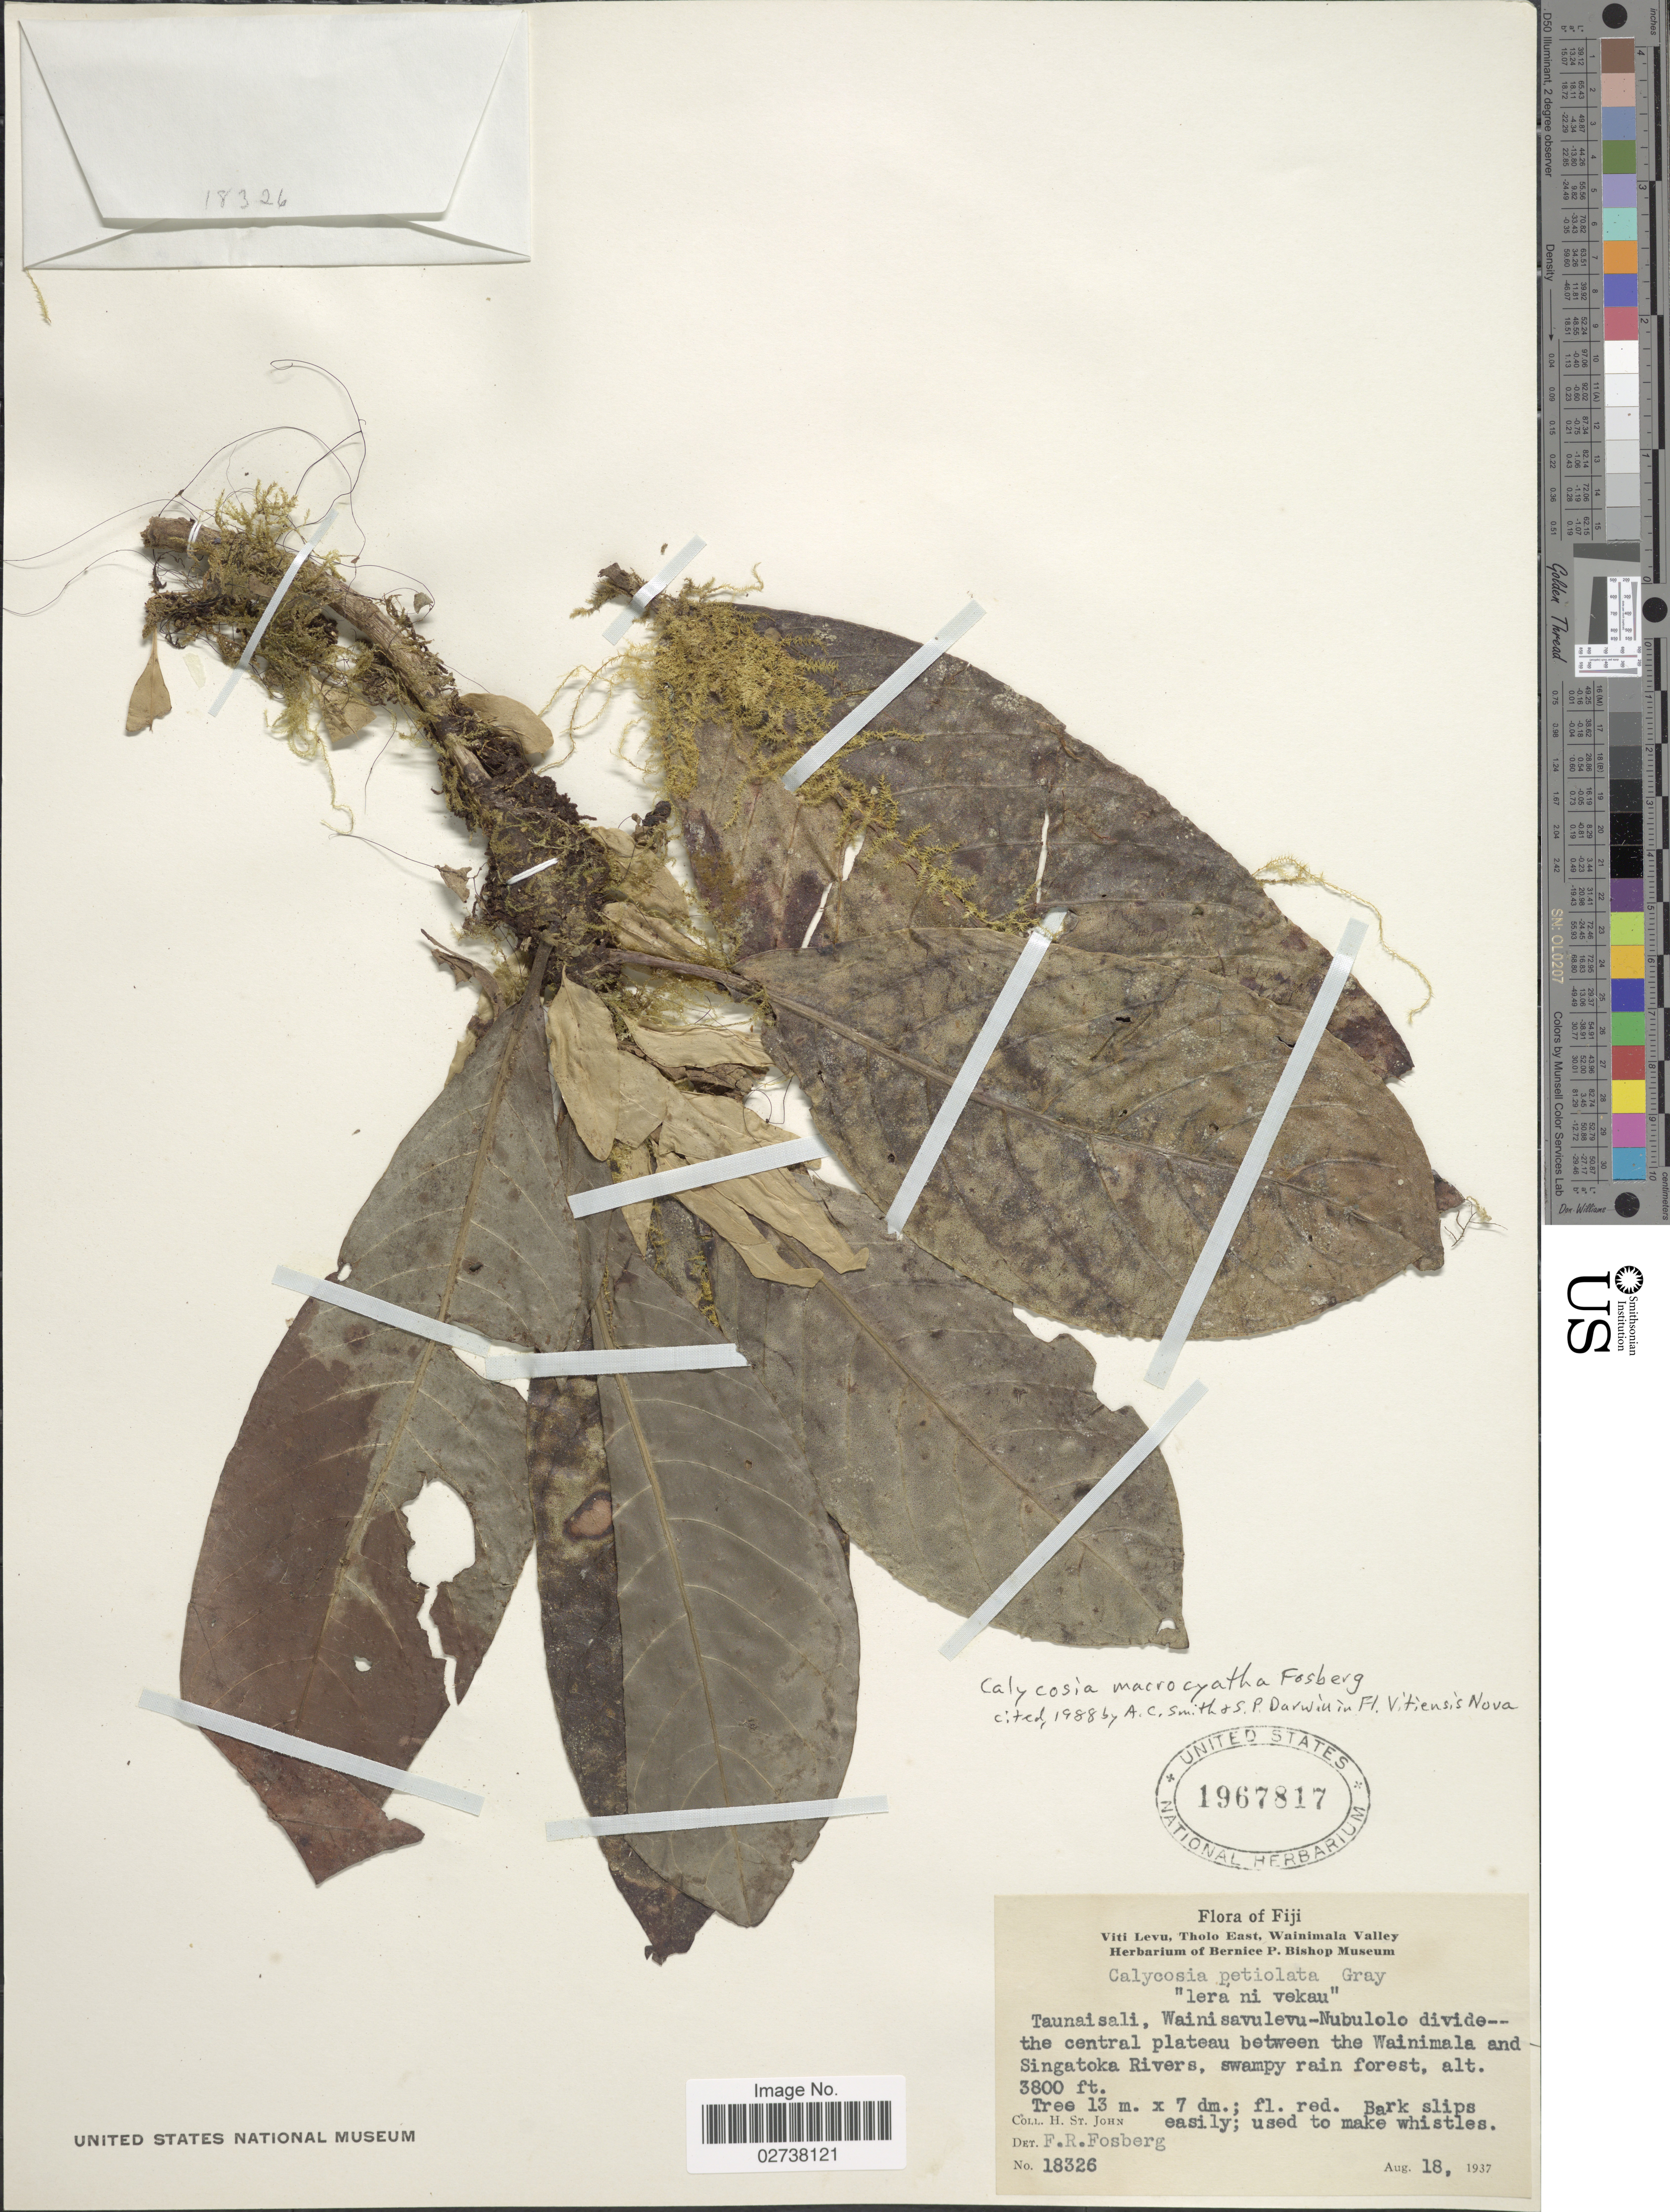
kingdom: Plantae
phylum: Tracheophyta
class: Magnoliopsida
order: Gentianales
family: Rubiaceae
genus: Calycosia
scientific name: Calycosia macrocyathea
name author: Fosberg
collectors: H. St. John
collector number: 18326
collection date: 1937-08-18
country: Fiji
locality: Taunaisali, Wainisavulevu-Nubulolo divide the central plateau between the Wainimala and Singatoka Rivers, swampy rain forest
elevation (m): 1158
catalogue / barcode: US 1967817